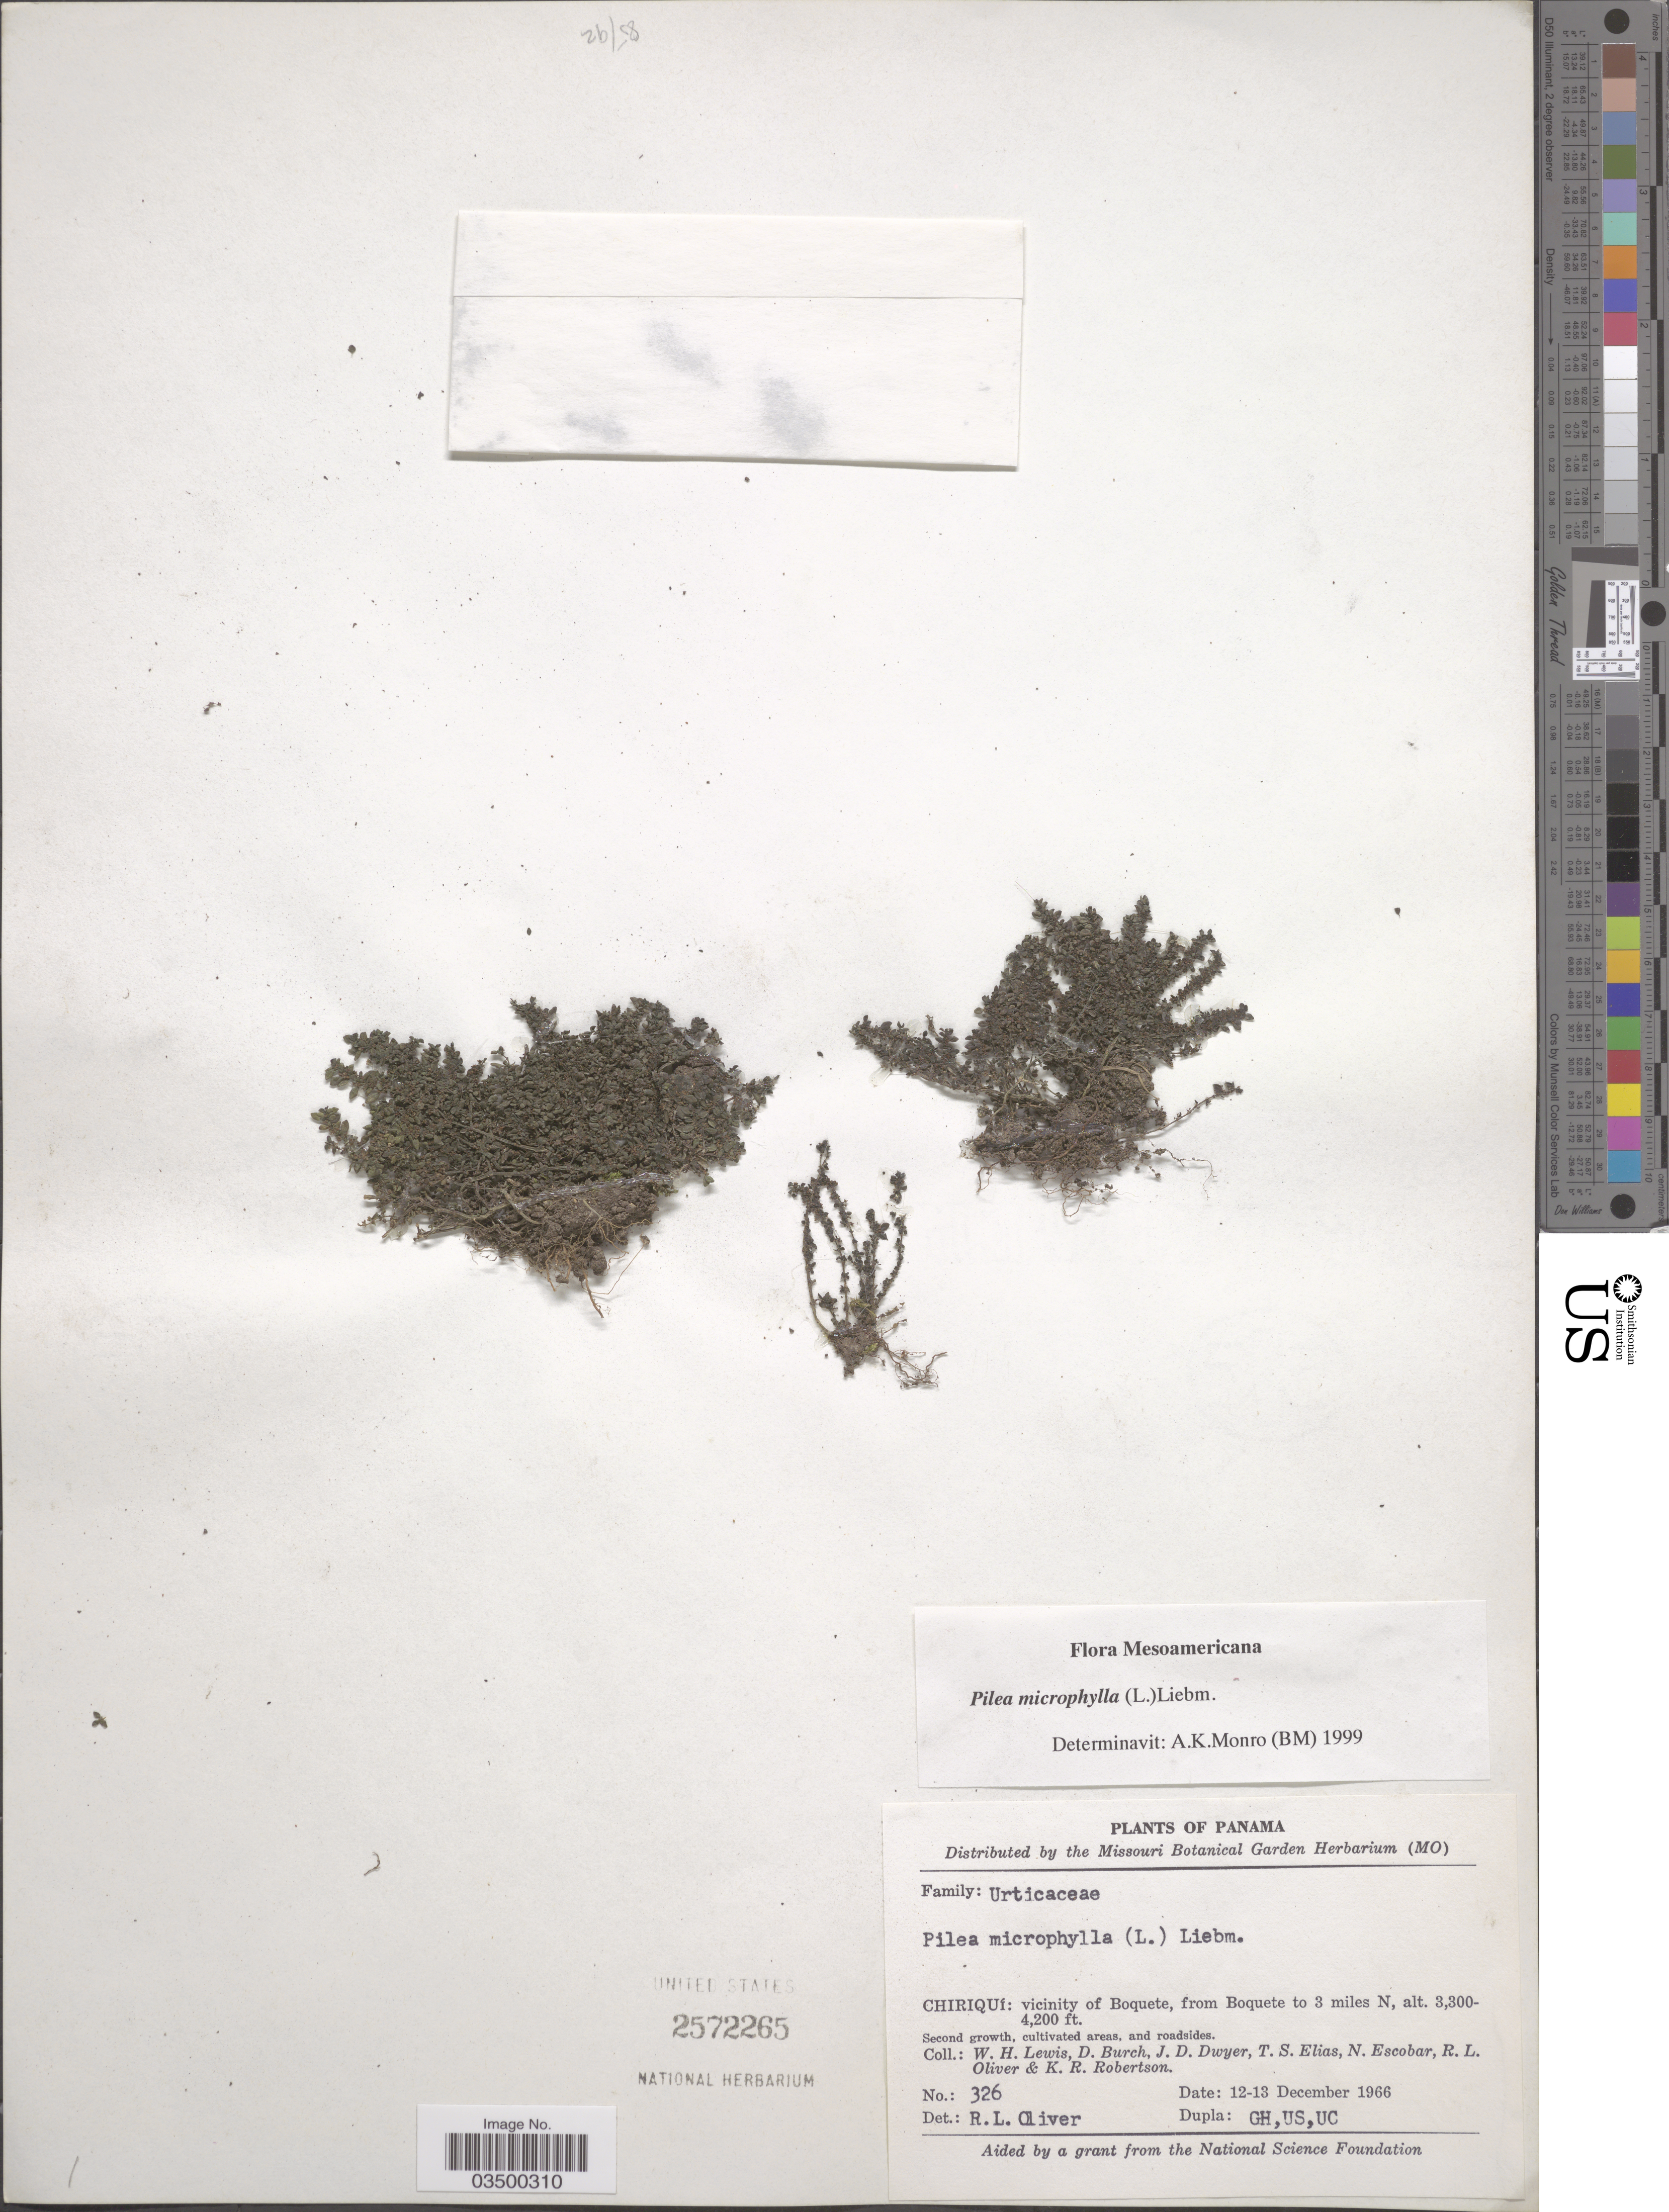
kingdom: Plantae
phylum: Tracheophyta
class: Magnoliopsida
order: Rosales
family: Urticaceae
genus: Pilea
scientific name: Pilea microphylla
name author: (L.) Liebm.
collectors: W. H. Lewis, D. Burch, J. D. Dwyer, T. S. Elias & et al.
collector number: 326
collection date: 1966-12-12/1966-12-13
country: Panama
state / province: Chiriqui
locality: Vicinity of Boquete, from Boquete to 3 miles N.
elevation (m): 1006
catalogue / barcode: US 2572265